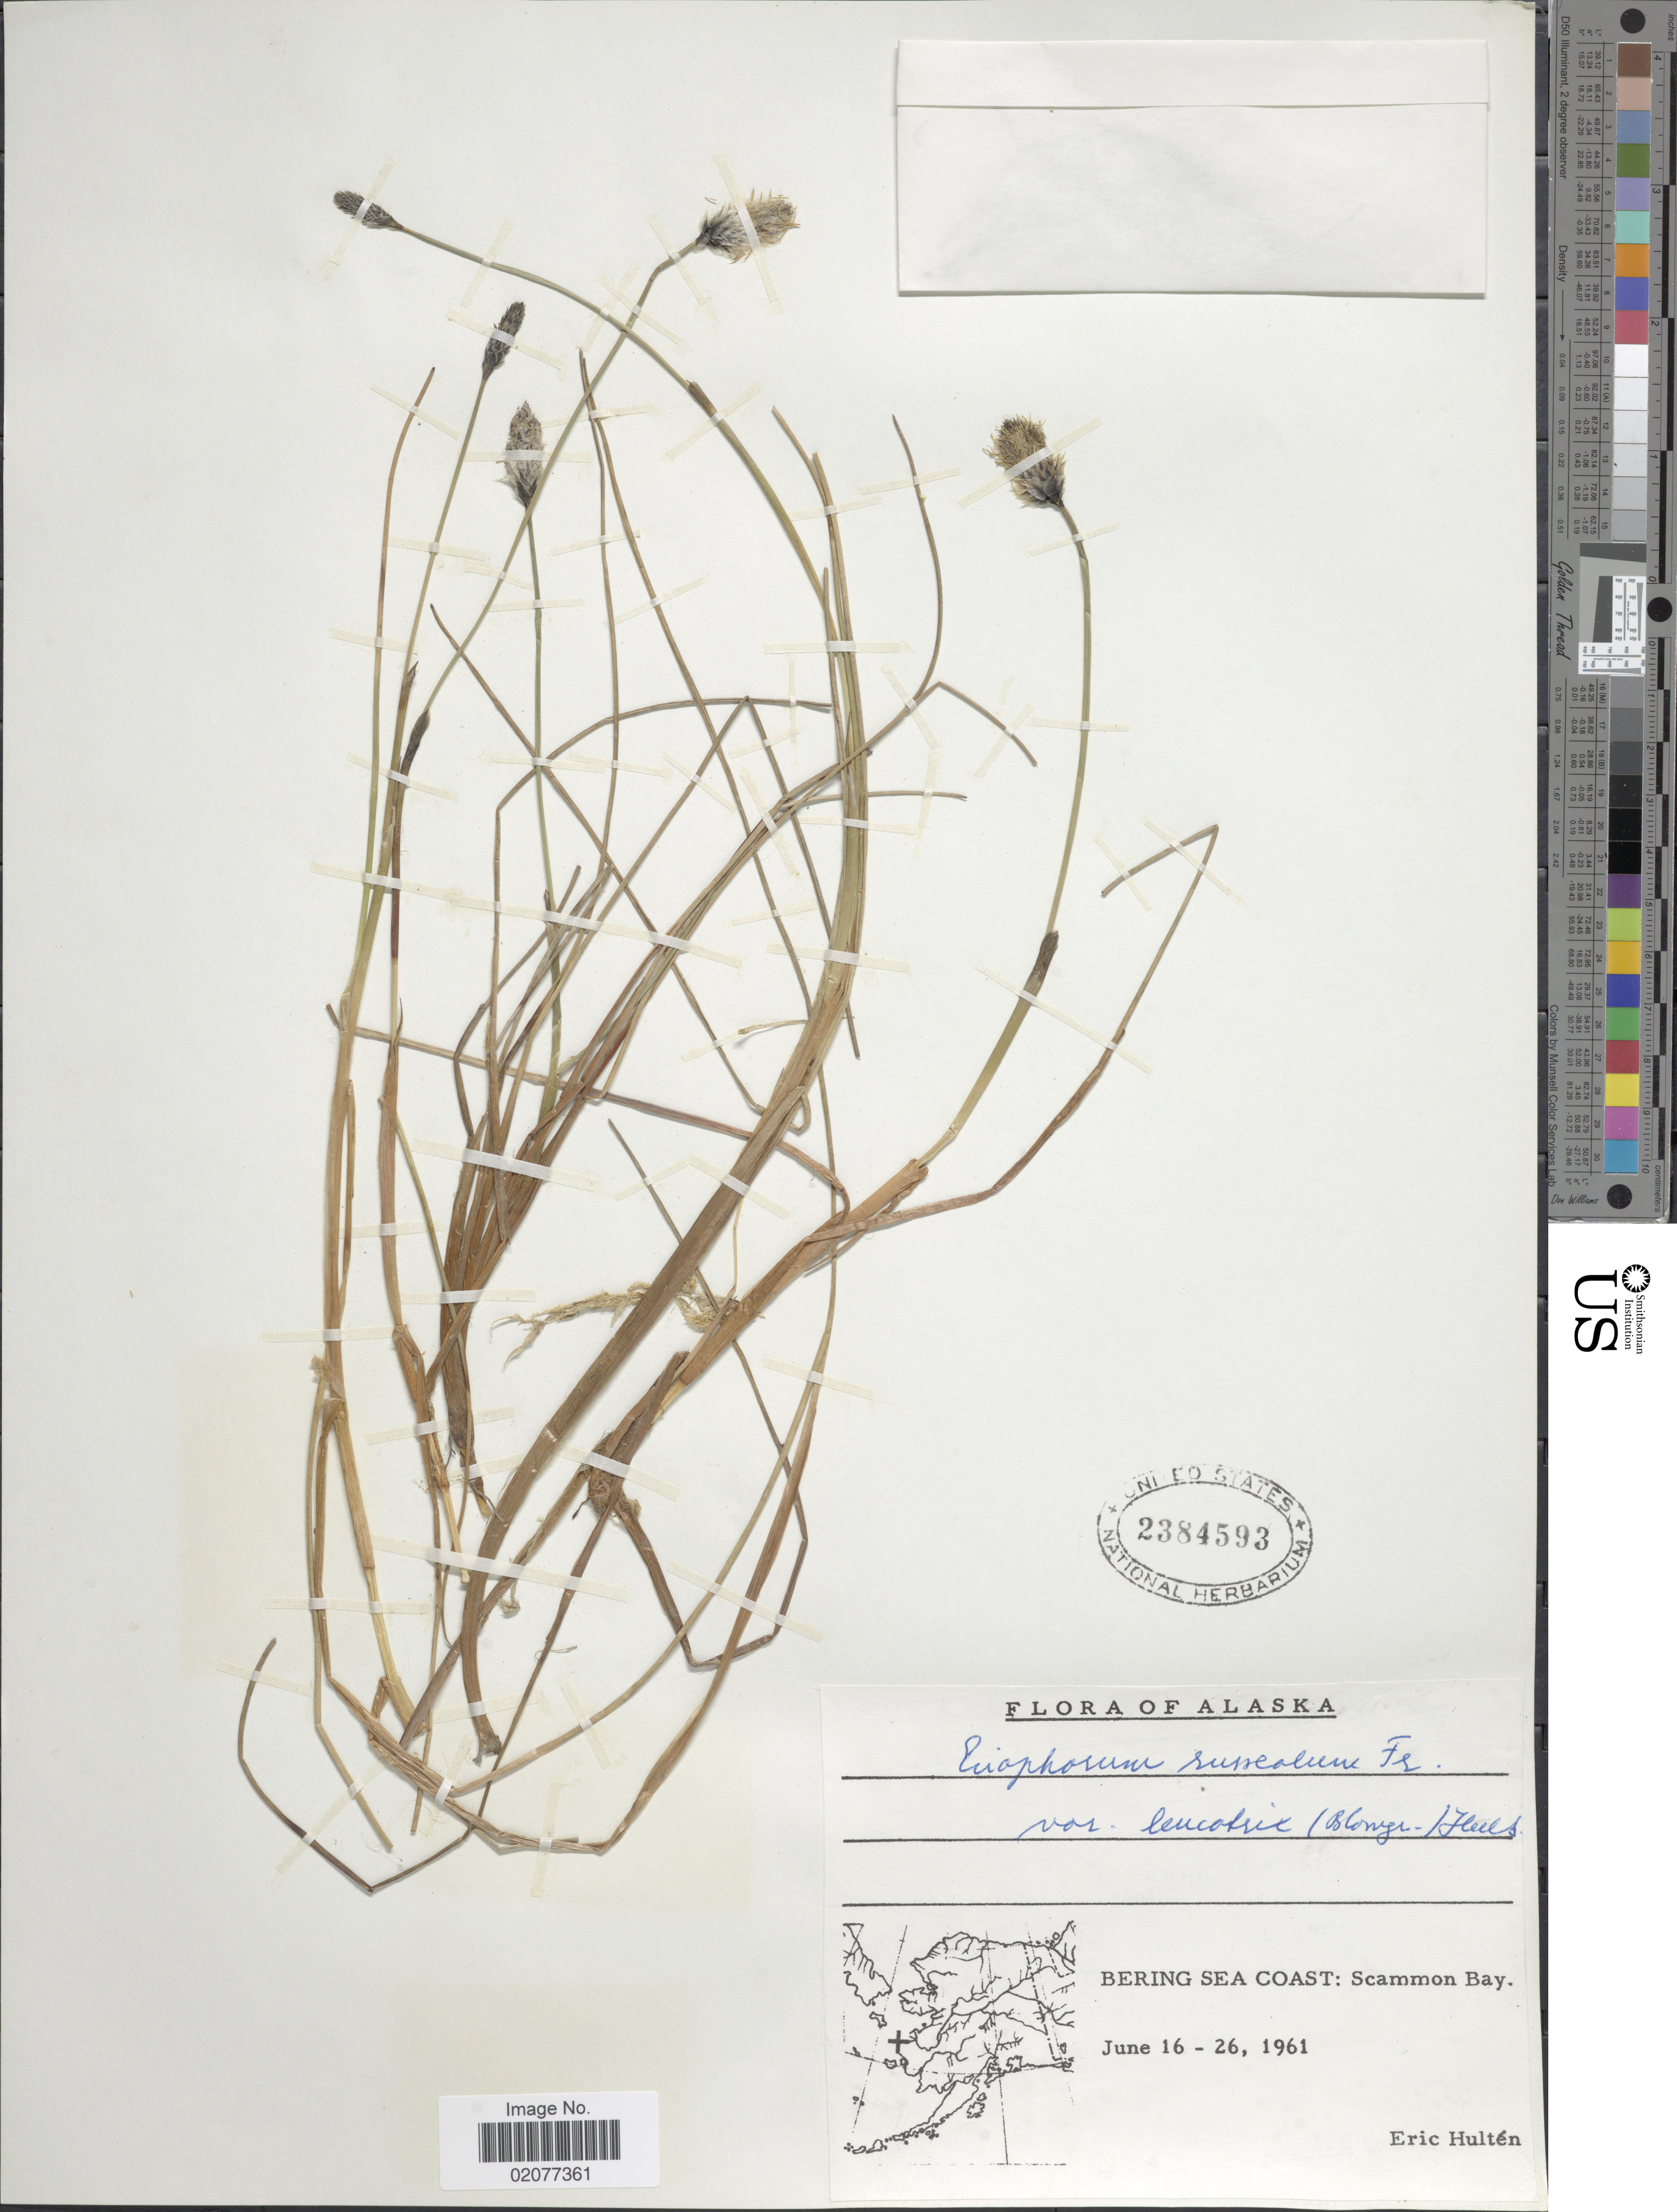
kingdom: Plantae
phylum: Tracheophyta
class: Liliopsida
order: Poales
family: Cyperaceae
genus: Eriophorum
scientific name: Eriophorum chamissonis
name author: C.A. Mey.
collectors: E. G. Hultén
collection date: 1961-06-16/1961-06-26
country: United States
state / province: Alaska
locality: Bering Sea Coast: Scammon Bay.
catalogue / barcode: US 2384593